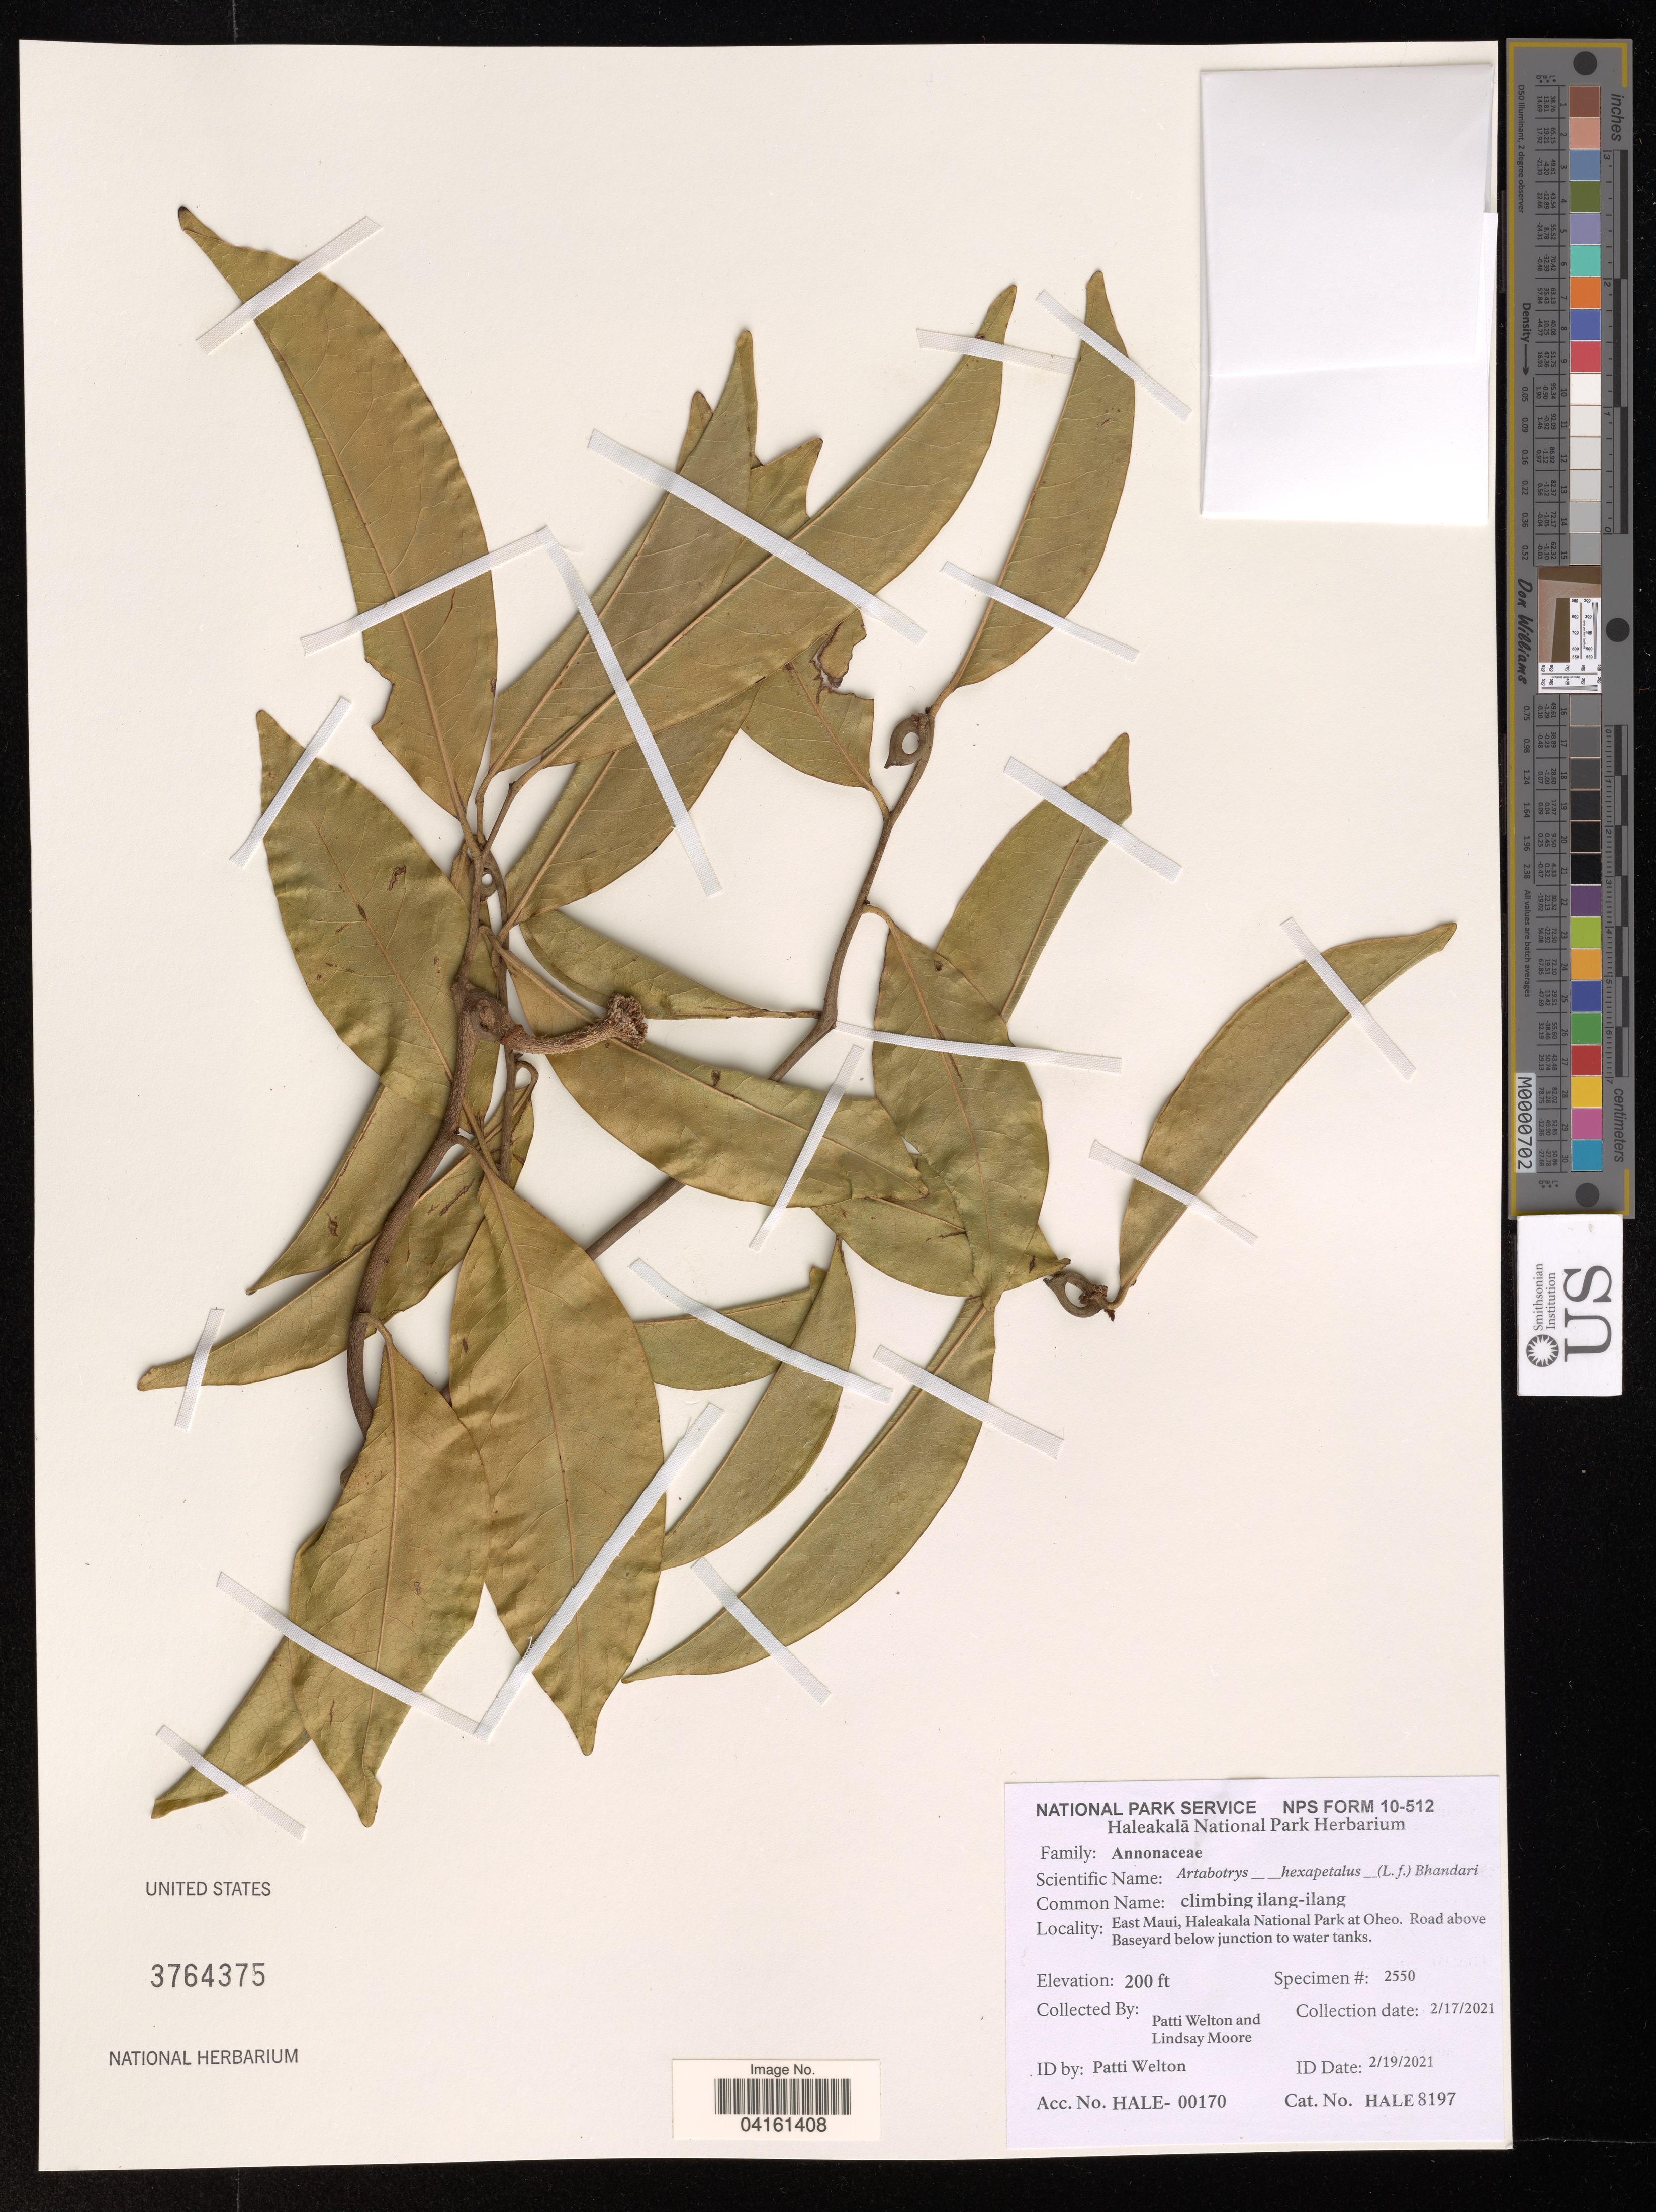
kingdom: Plantae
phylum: Tracheophyta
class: Magnoliopsida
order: Magnoliales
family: Annonaceae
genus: Artabotrys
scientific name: Artabotrys hexapetalus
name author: (L. f.) Bhandari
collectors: P. Welton & L. Moore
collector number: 2550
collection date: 2021-02-17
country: United States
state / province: Hawaii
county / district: Maui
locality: East Maui, Haleakala National Park at Oheo. Road above Baseyard below junction to water tanks.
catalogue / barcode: US 3764375